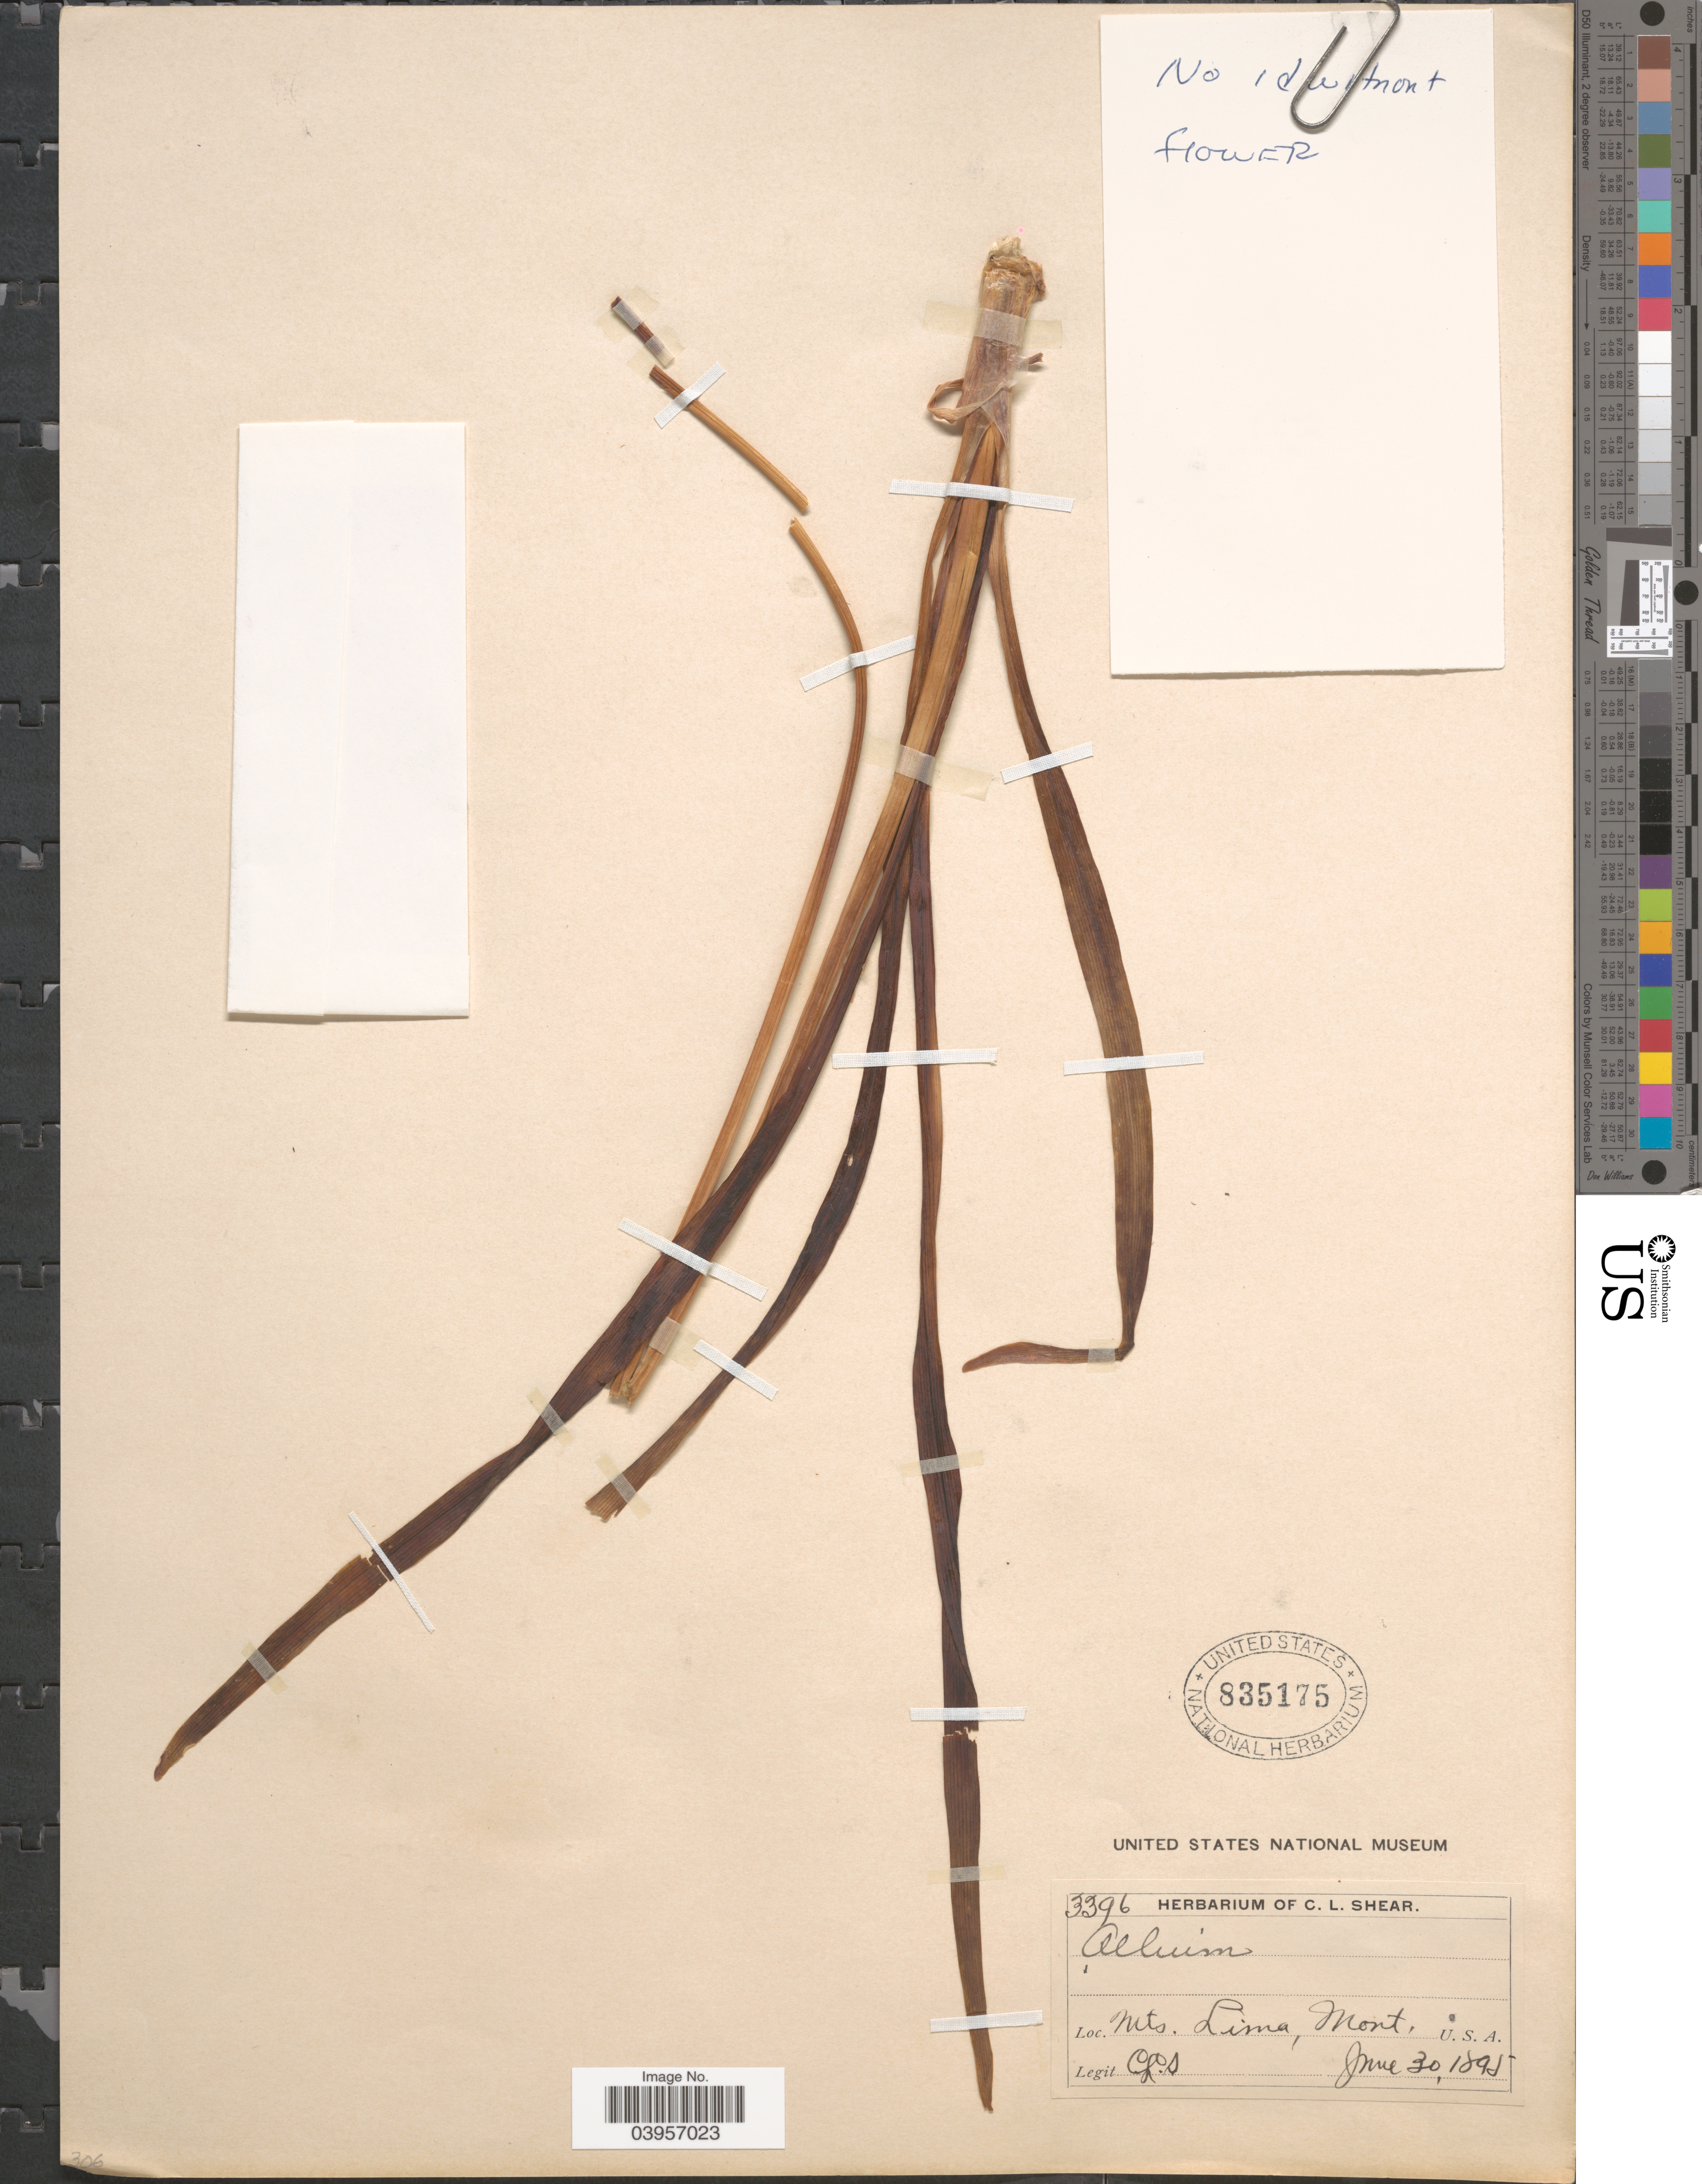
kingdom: Plantae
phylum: Tracheophyta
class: Liliopsida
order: Asparagales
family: Amaryllidaceae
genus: Allium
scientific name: Allium sp.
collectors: C. L. Shear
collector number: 3396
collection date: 1895-06-30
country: United States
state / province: Montana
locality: Mts. Lima.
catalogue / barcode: US 835175